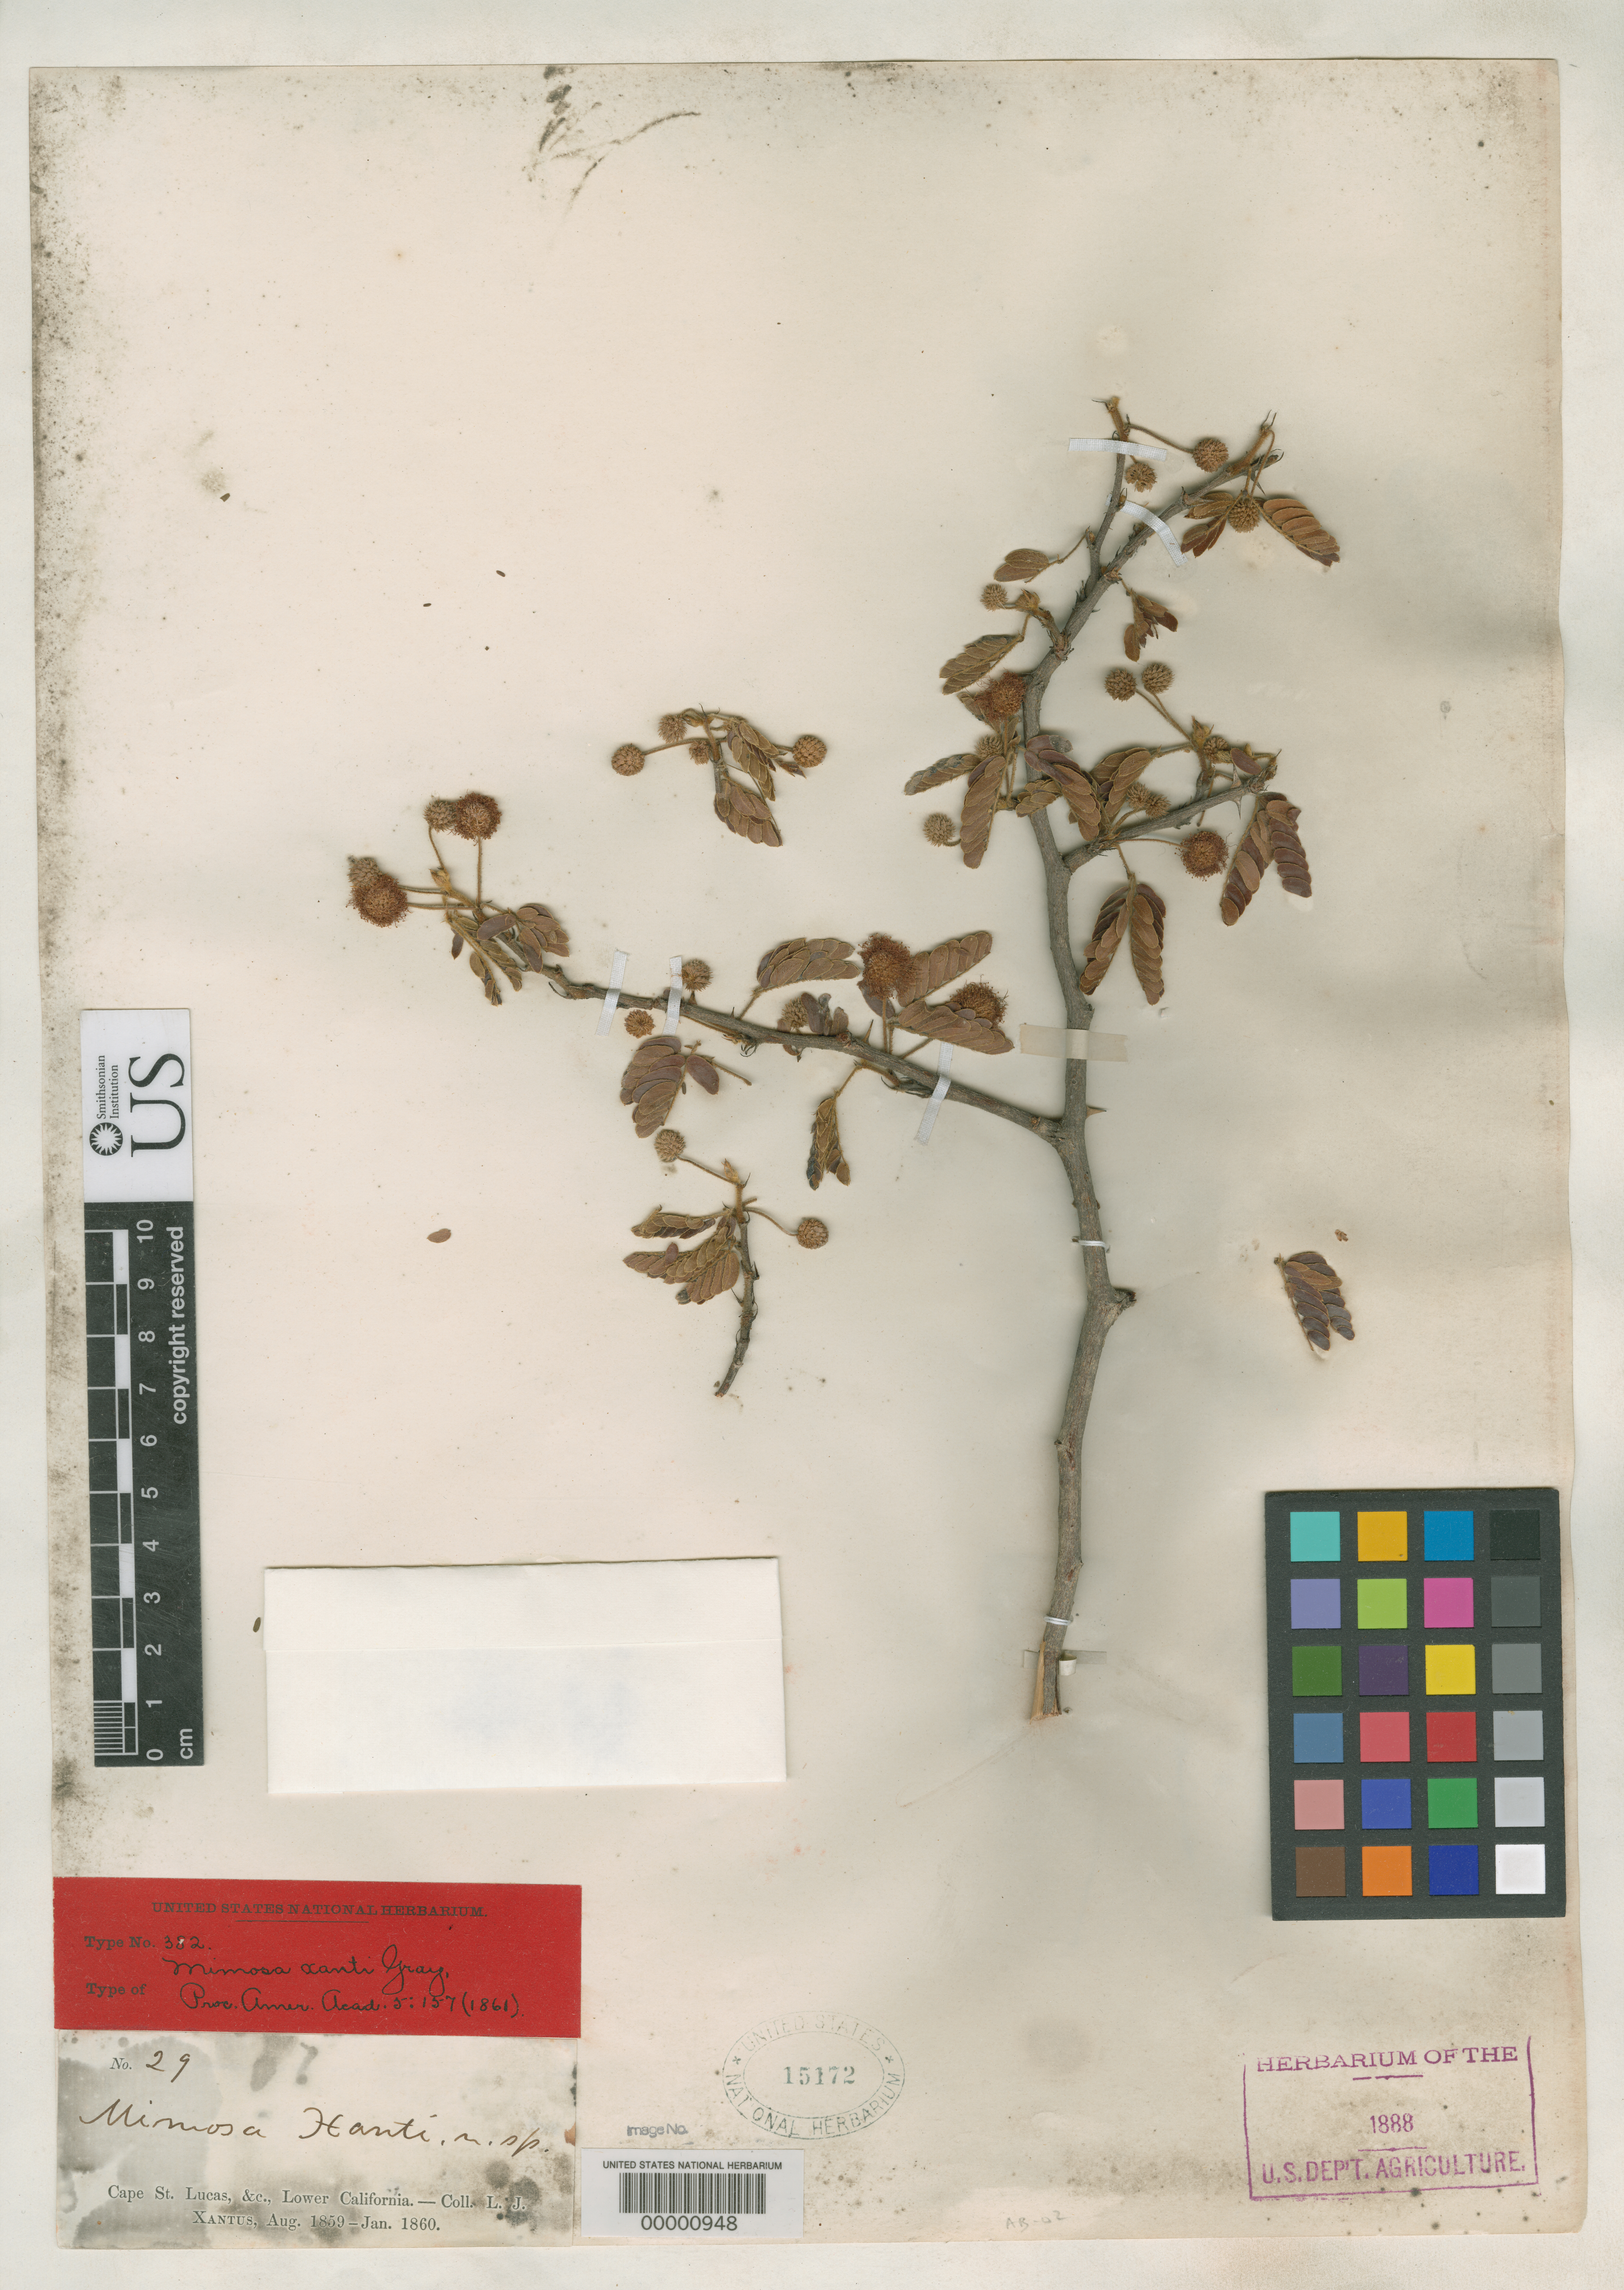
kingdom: Plantae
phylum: Tracheophyta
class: Magnoliopsida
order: Fabales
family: Fabaceae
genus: Mimosa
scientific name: Mimosa xanti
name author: A. Gray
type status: Holotype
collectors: L. J. Xantus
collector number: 29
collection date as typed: Aug 1859 to -- Jan 1860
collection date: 1859-08/1860-01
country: Mexico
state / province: Baja California Sur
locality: Cape San Lucas.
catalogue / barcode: US 15172